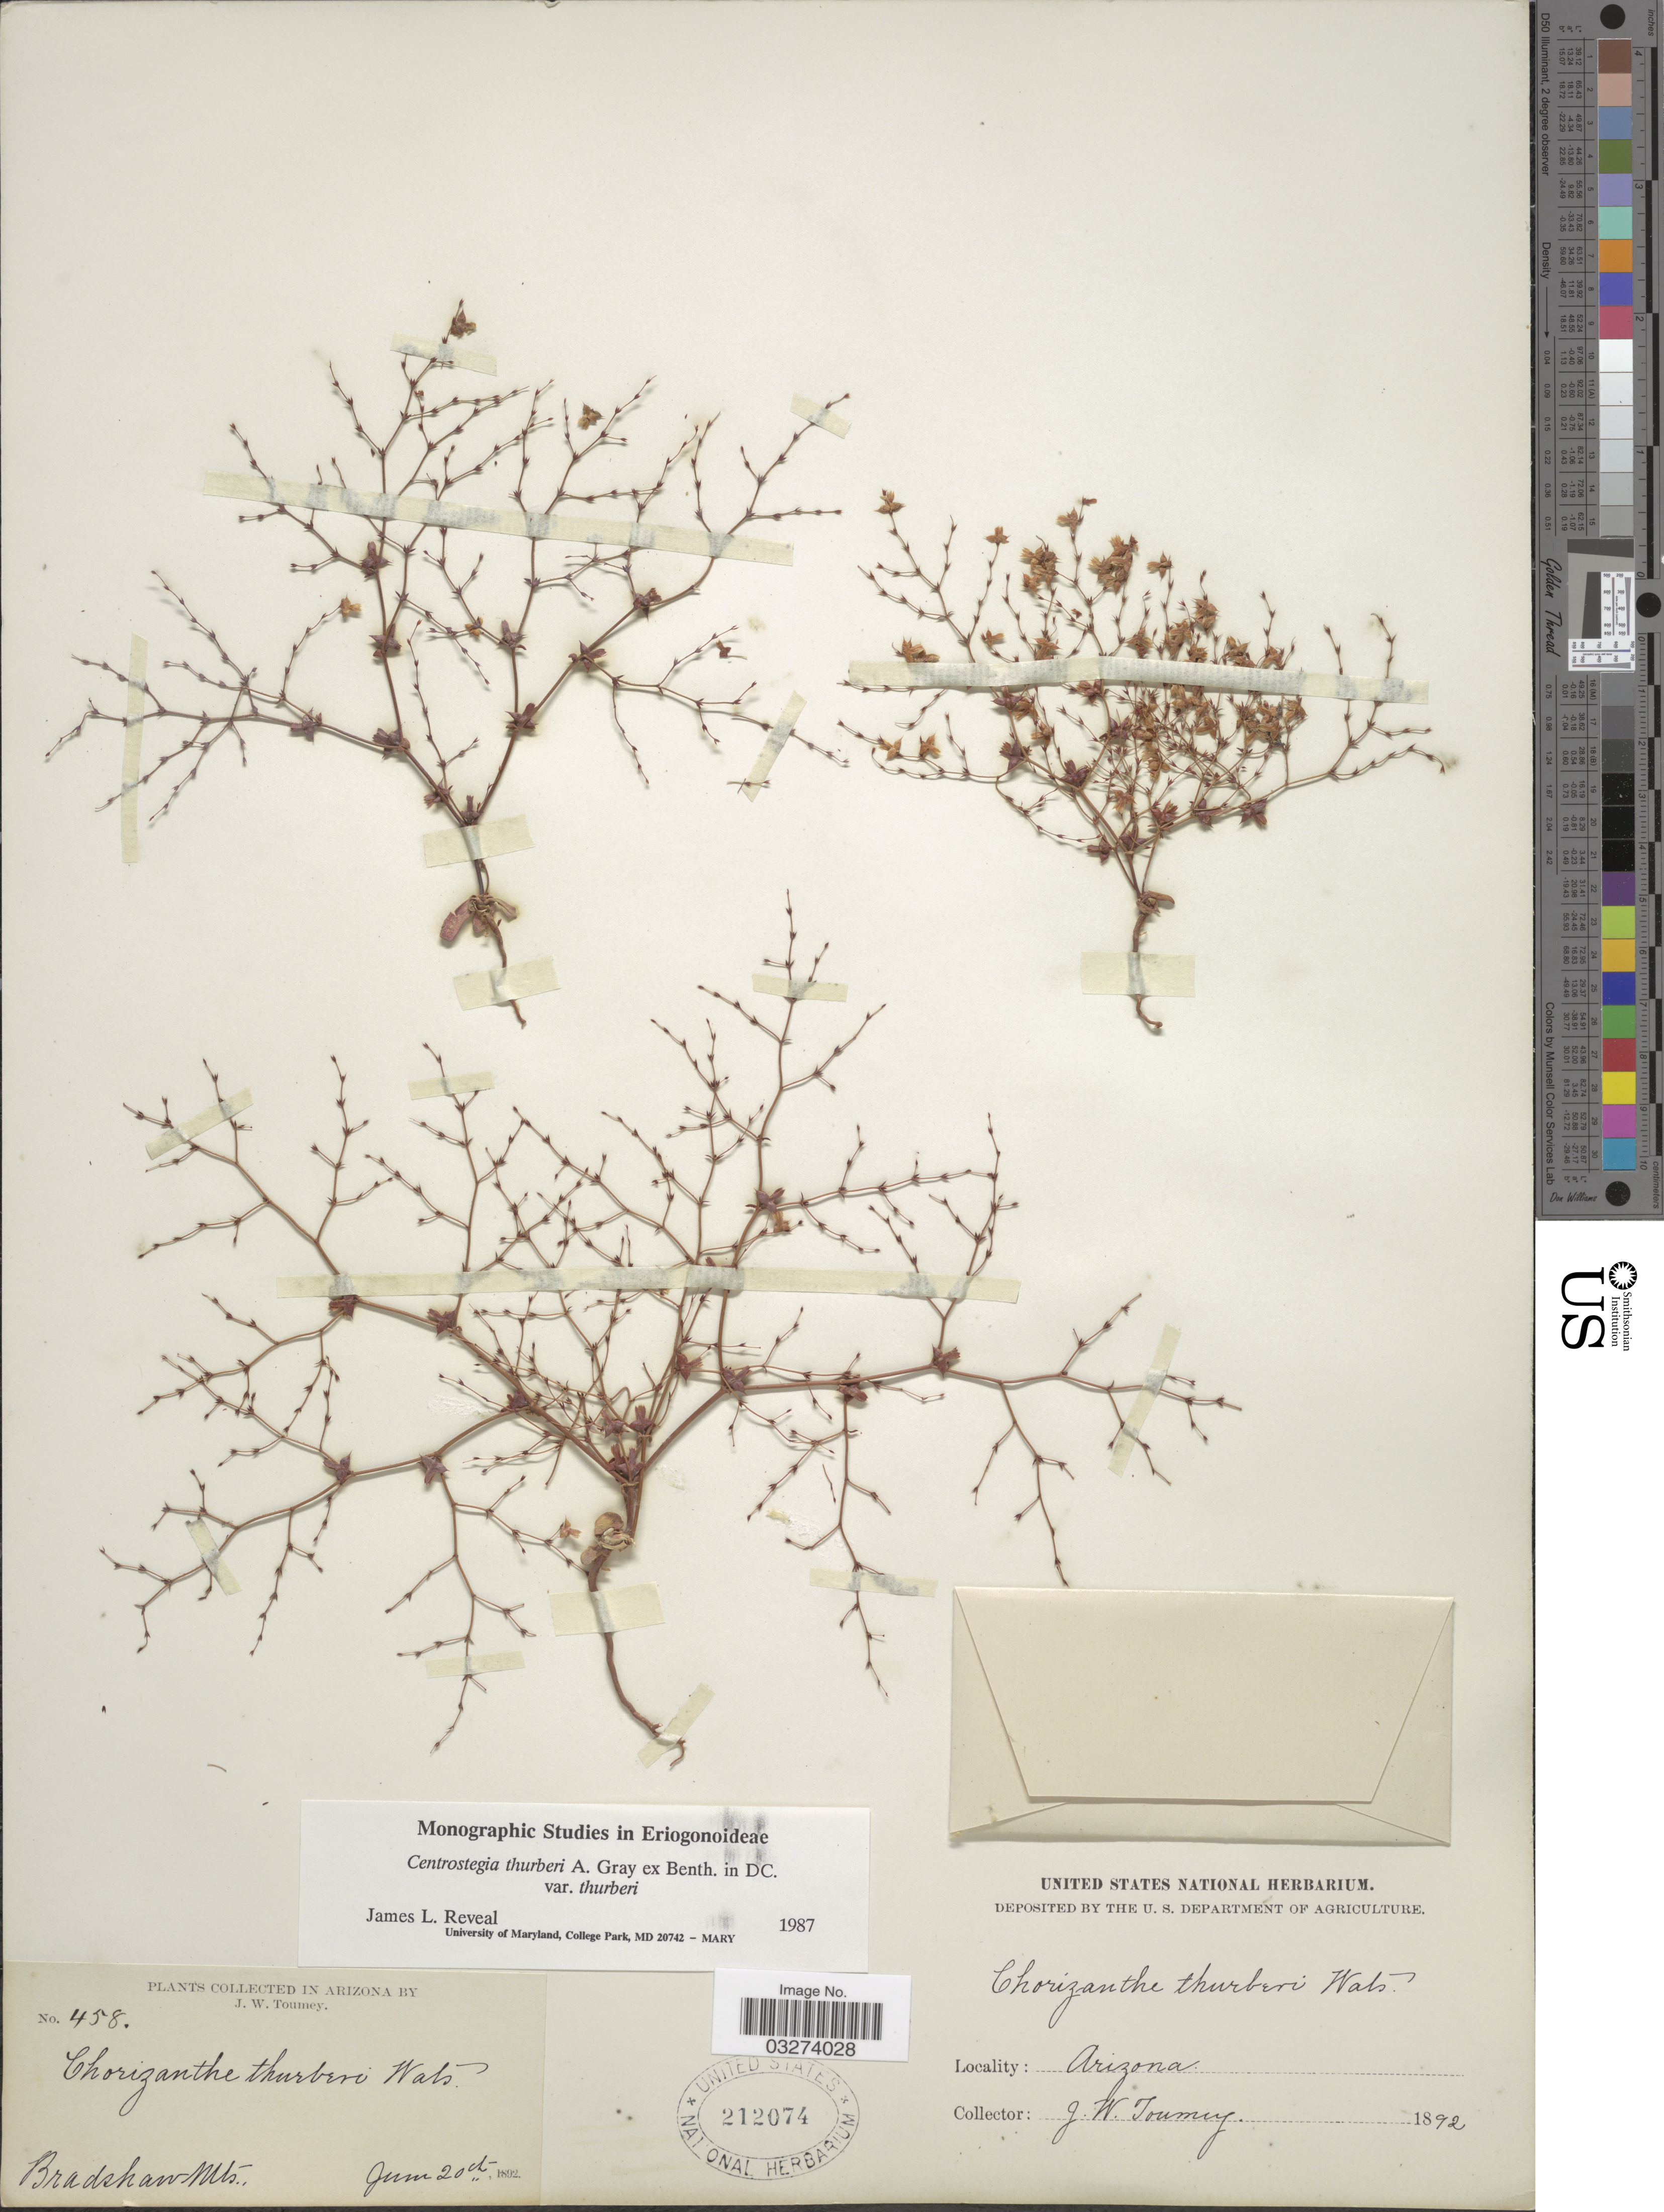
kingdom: Plantae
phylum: Tracheophyta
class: Magnoliopsida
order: Caryophyllales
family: Polygonaceae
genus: Centrostegia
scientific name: Centrostegia thurberi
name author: A. Gray ex Benth.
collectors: J. W. Toumey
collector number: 458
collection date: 1892-06-20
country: United States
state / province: Arizona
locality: Brashaw Mts.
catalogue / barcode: US 212074